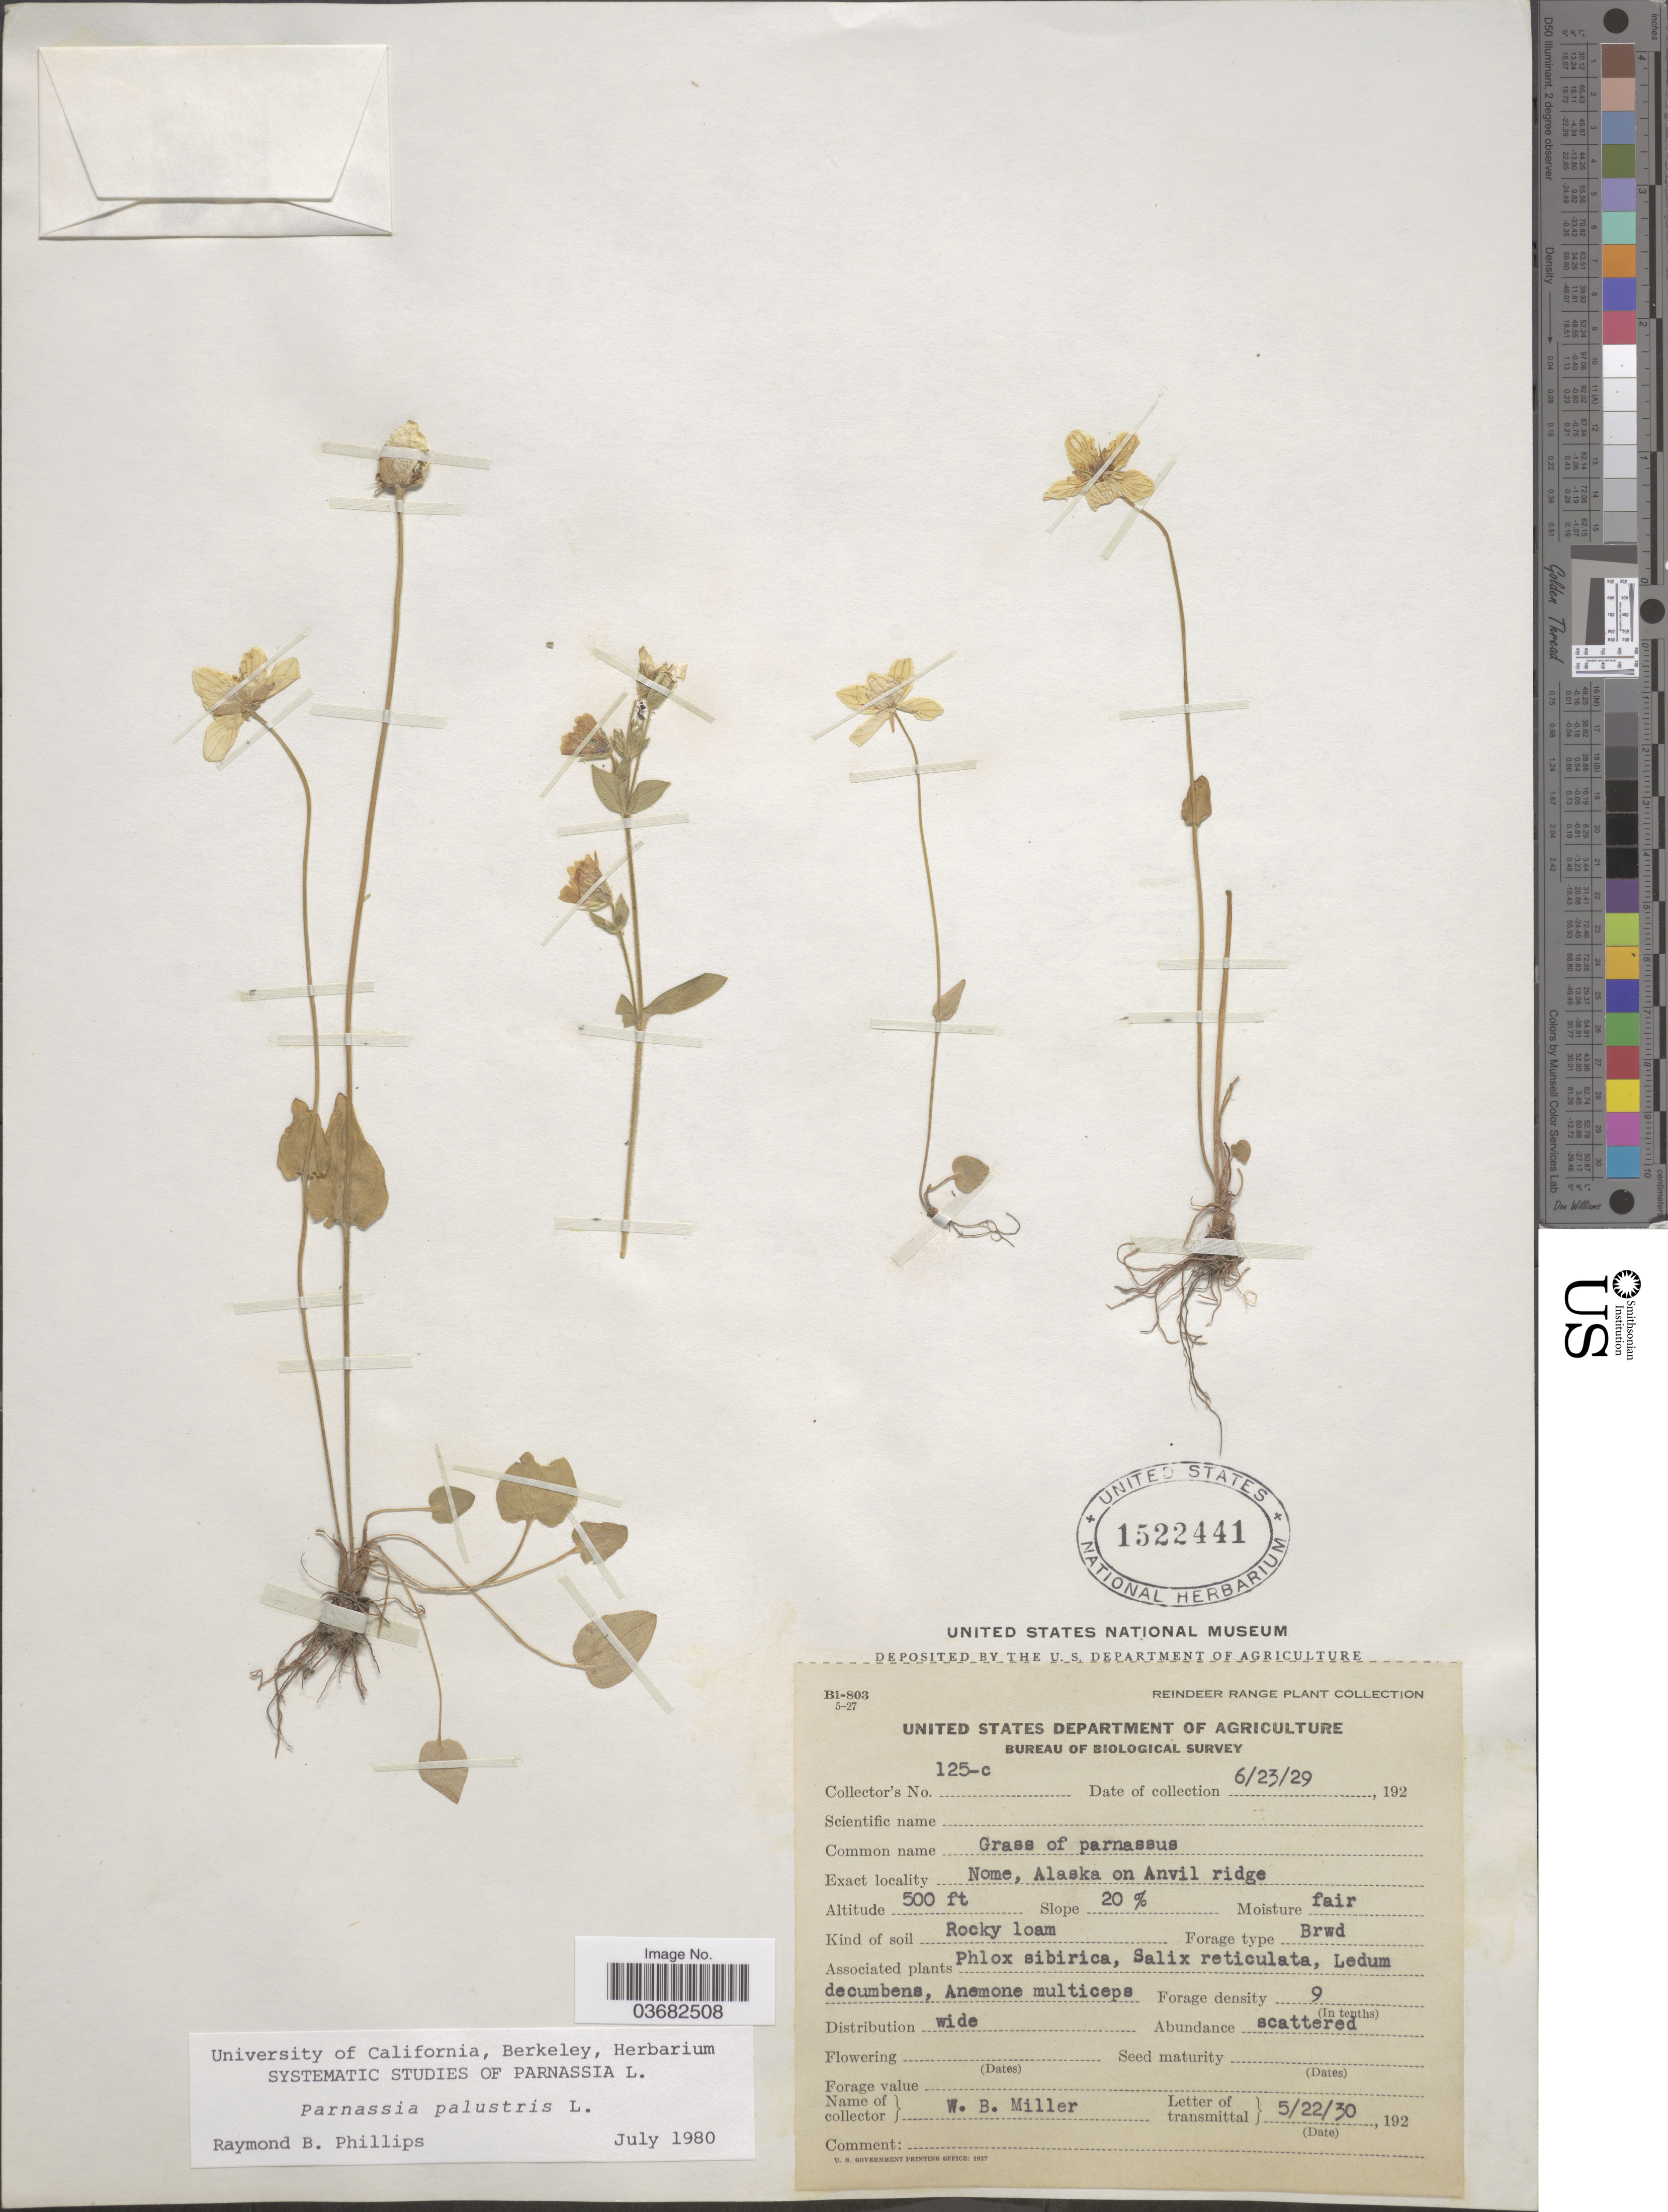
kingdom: Plantae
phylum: Tracheophyta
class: Magnoliopsida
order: Celastrales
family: Parnassiaceae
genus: Parnassia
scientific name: Parnassia palustris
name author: L.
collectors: W. Miller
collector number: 125-c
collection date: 1929-06-23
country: United States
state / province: Alaska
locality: Nome, Alaska on Anvil ridge.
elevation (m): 152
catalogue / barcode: US 1522441